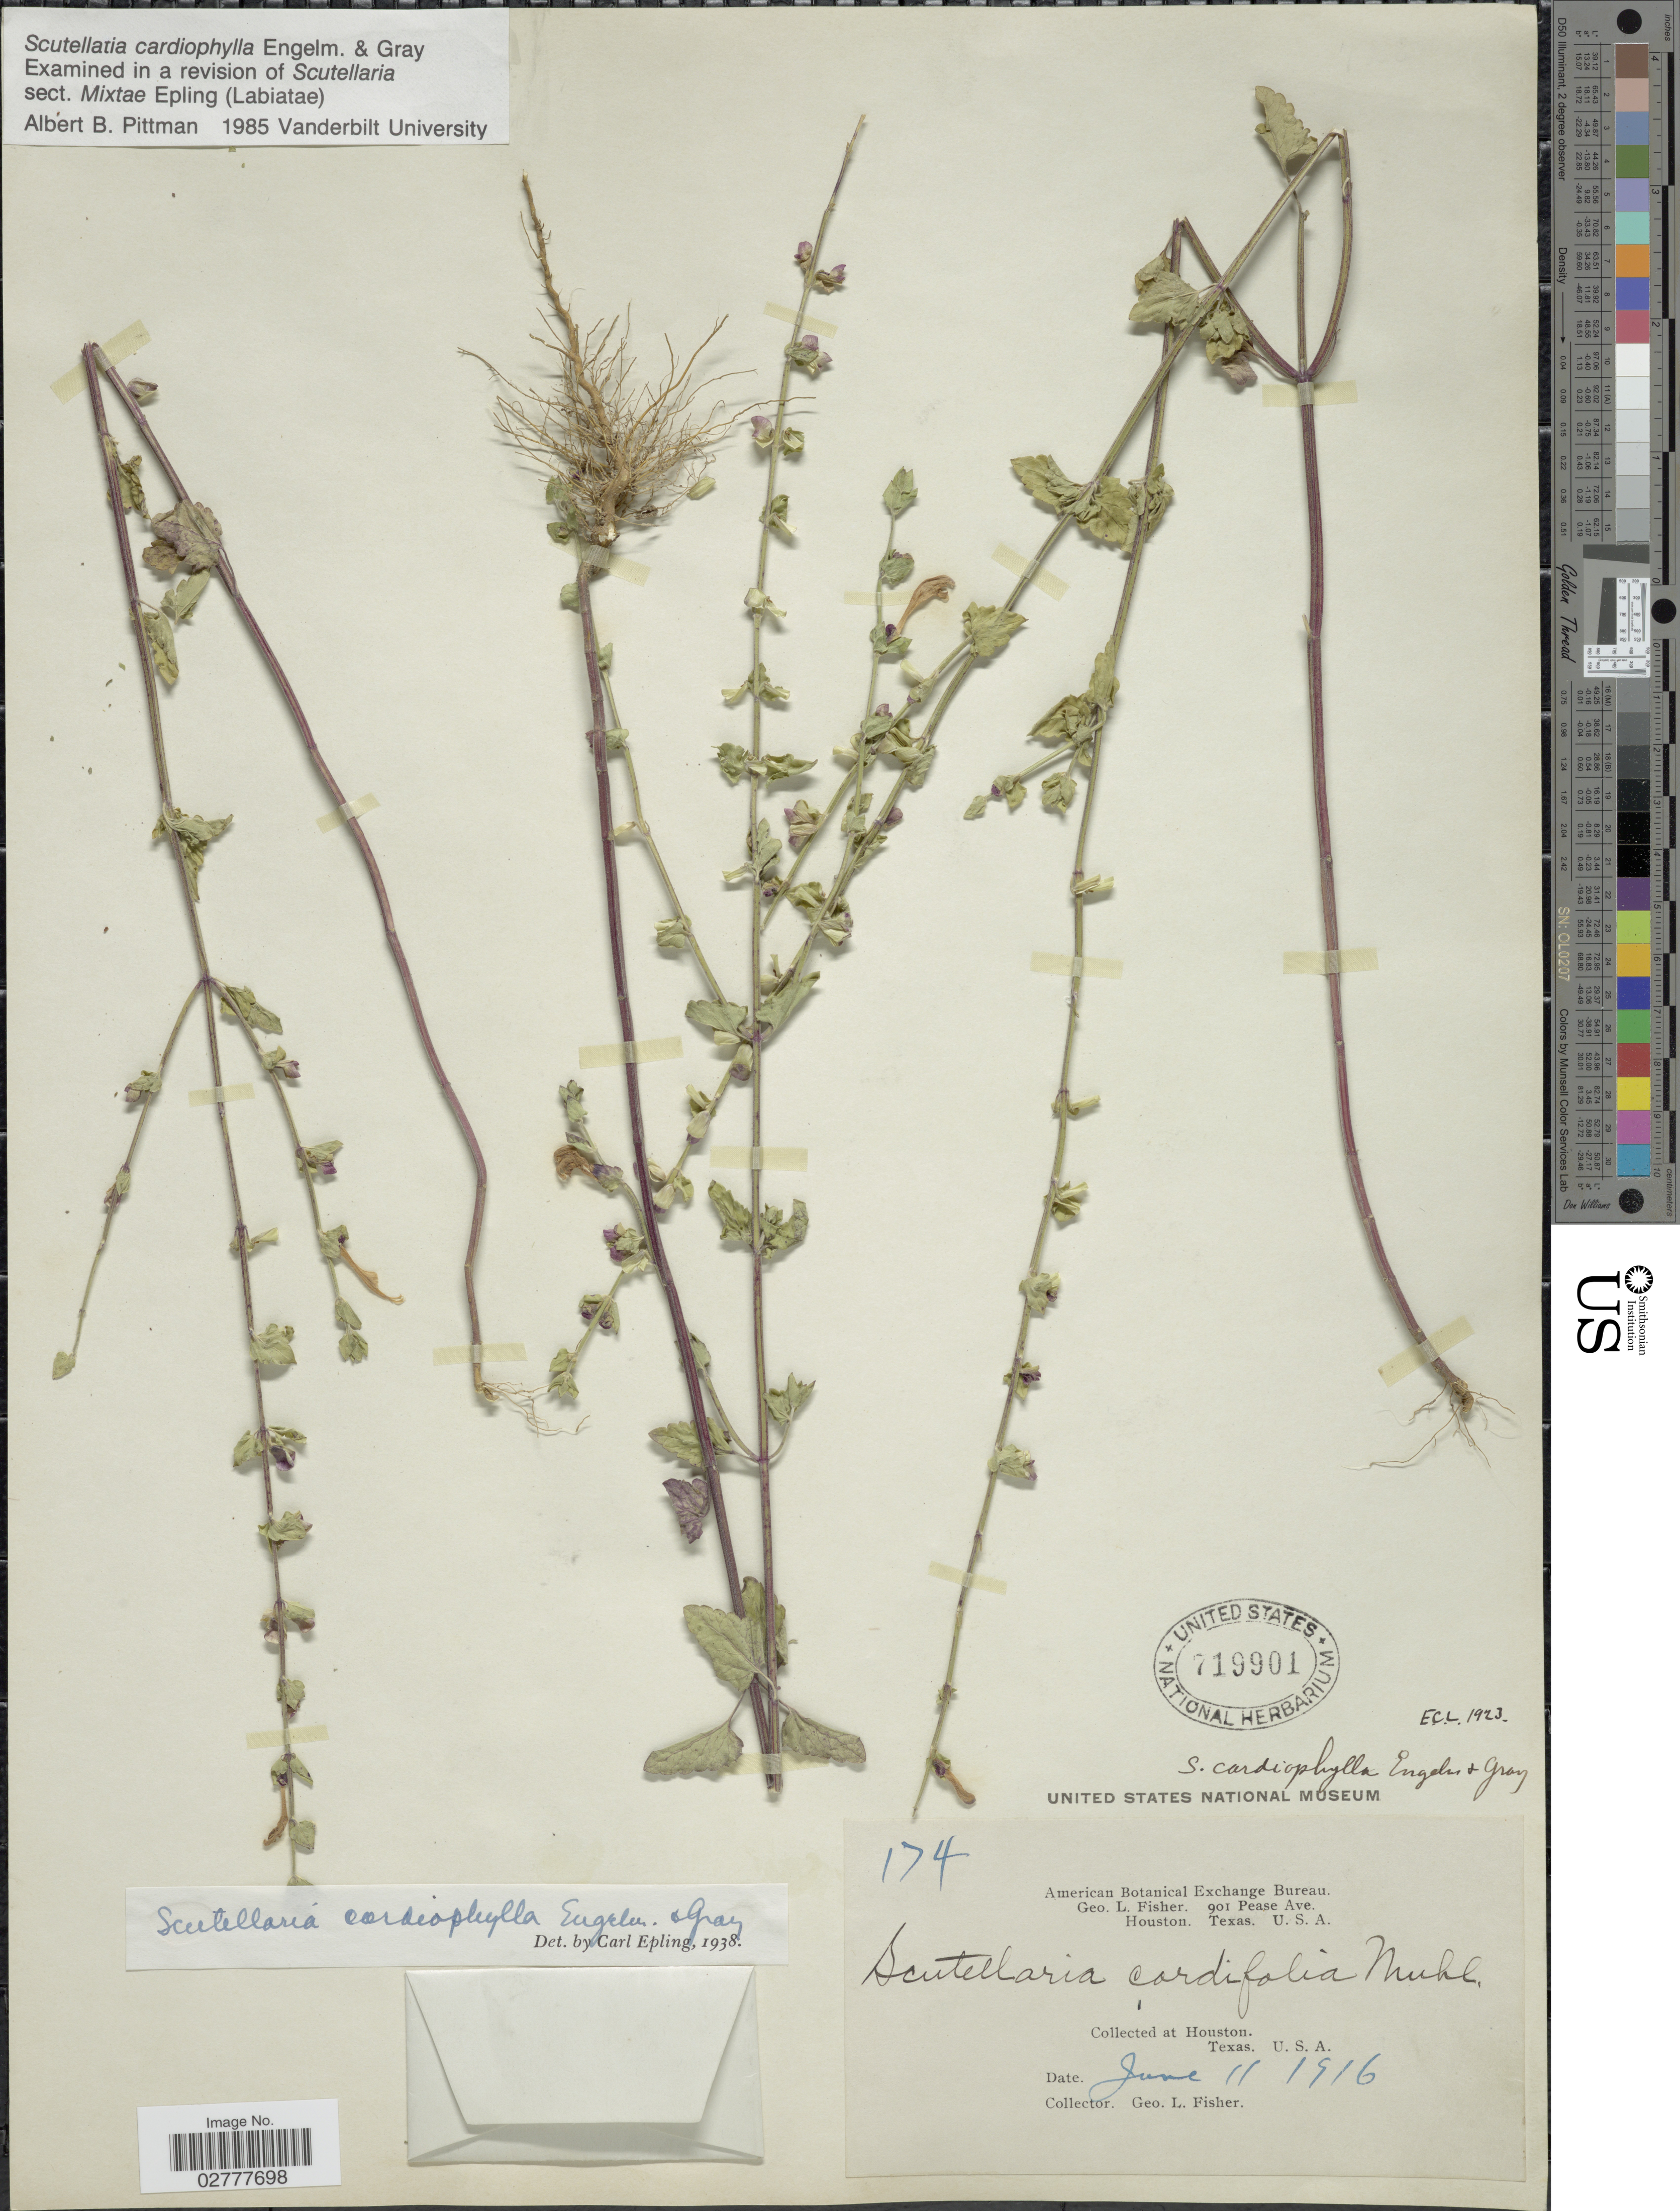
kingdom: Plantae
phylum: Tracheophyta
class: Magnoliopsida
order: Lamiales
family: Lamiaceae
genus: Scutellaria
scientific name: Scutellaria cardiophylla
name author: Engelm. & A. Gray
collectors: G. L. Fisher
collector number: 174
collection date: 1916-06-11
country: United States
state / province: Texas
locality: Houston.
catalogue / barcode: US 719901